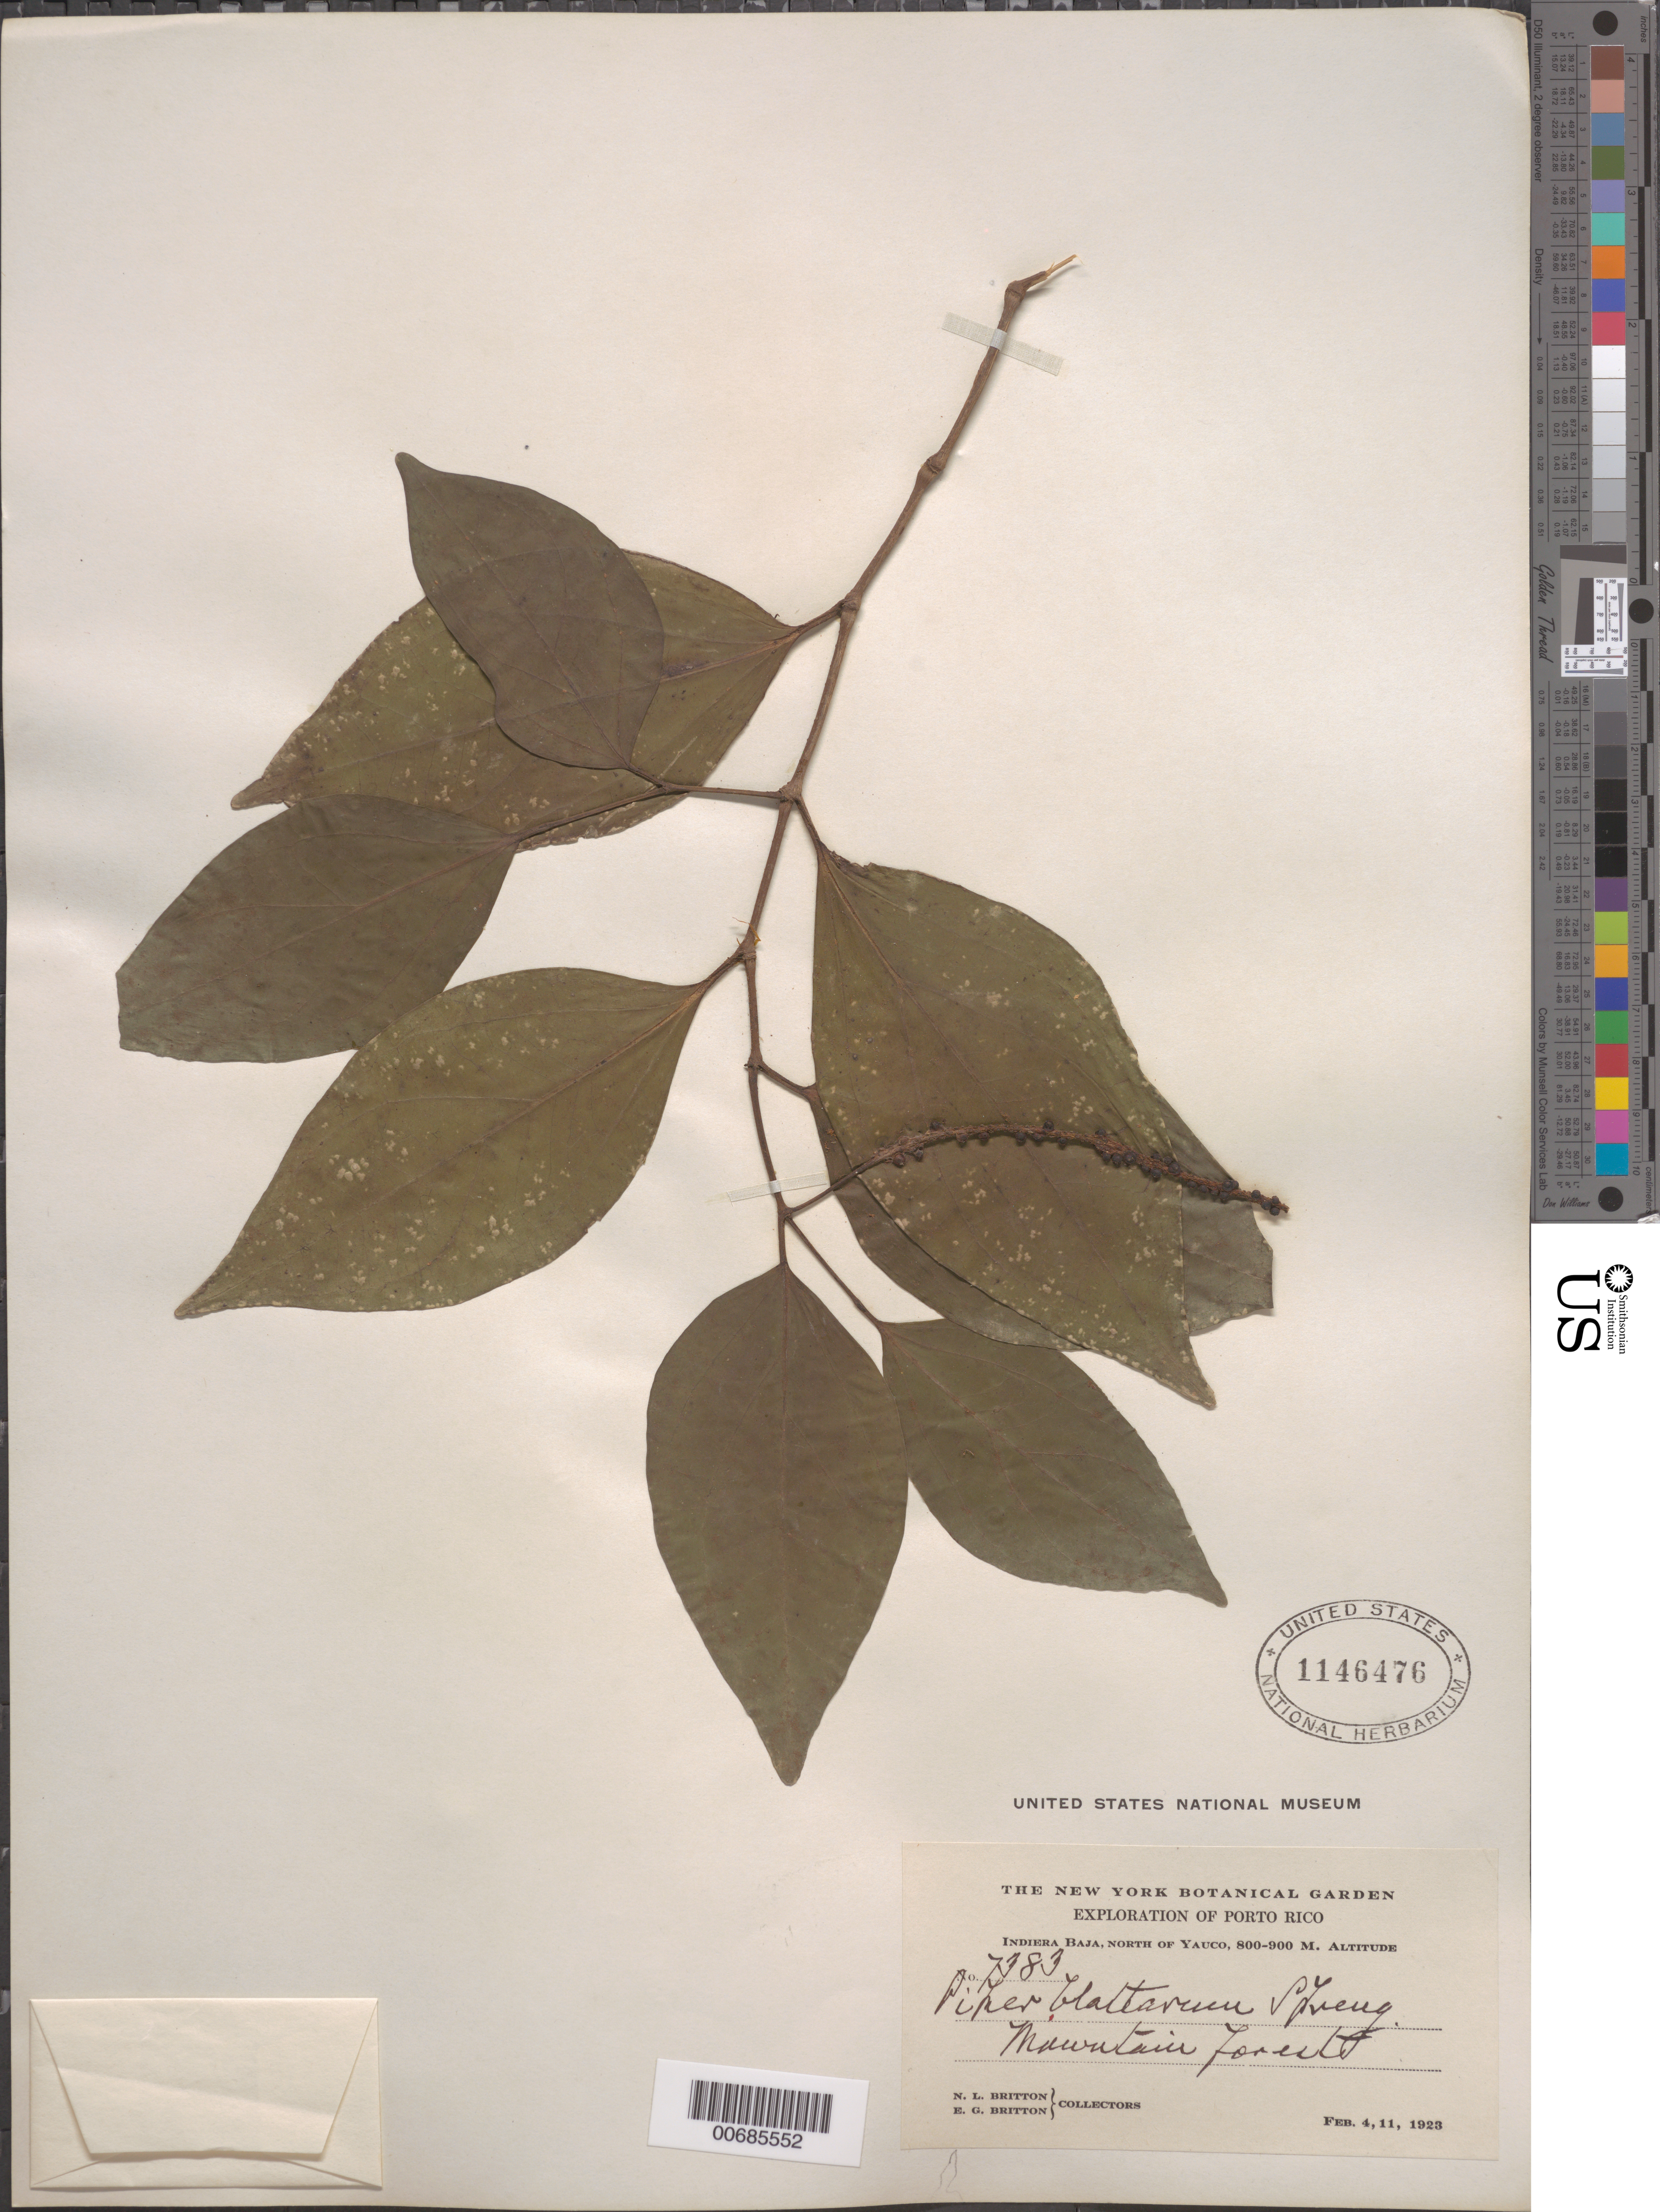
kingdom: Plantae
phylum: Tracheophyta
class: Magnoliopsida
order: Piperales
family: Piperaceae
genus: Piper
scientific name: Piper blattarum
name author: Spreng.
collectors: N. Britton & E. G. Britton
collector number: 7383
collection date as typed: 04 Feb 1923 to 11 Feb 1923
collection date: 1923-02-04/1923-02-11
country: Puerto Rico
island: Greater Antilles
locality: Indiera Baja, N of Yauco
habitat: Mountain forest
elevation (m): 800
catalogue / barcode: US 1146476